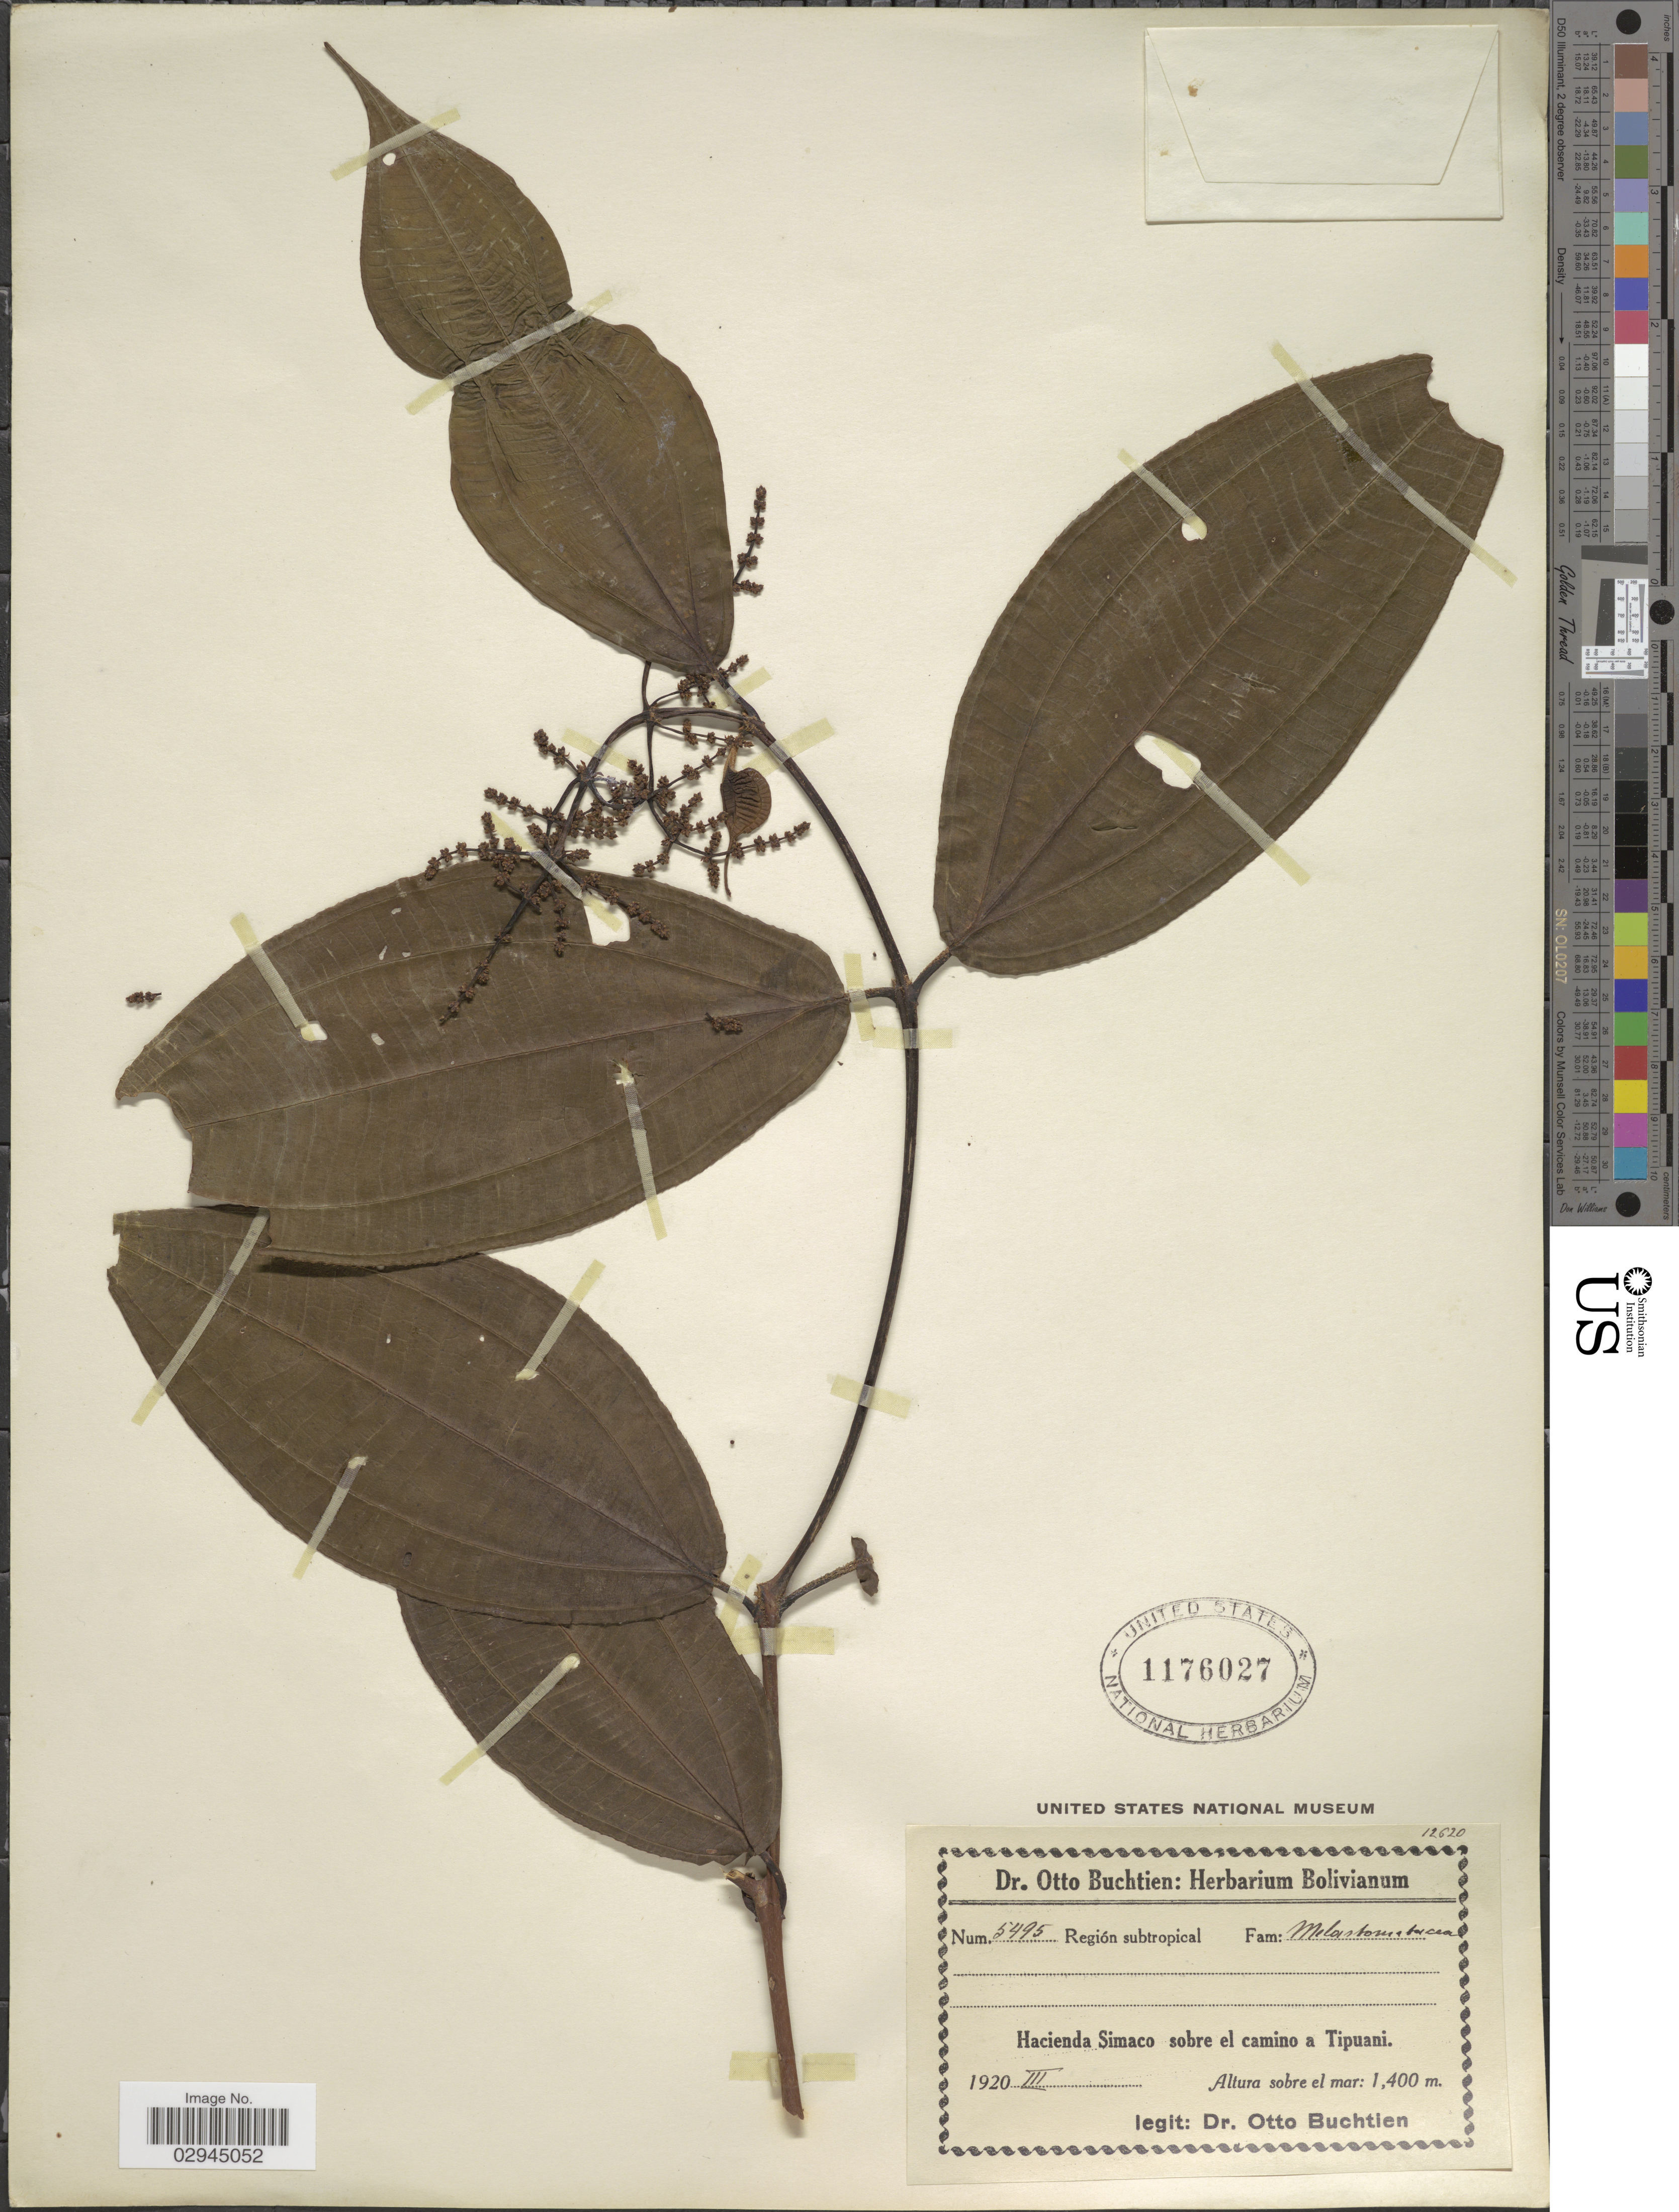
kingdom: Plantae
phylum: Tracheophyta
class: Magnoliopsida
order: Myrtales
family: Melastomataceae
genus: Miconia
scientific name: Miconia sp.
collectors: O. Buchtien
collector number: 5495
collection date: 1920-03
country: Bolivia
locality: Región subtropical. Hacienda Simaco sobre el camino a Tipuani.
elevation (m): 1400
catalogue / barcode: US 1176027